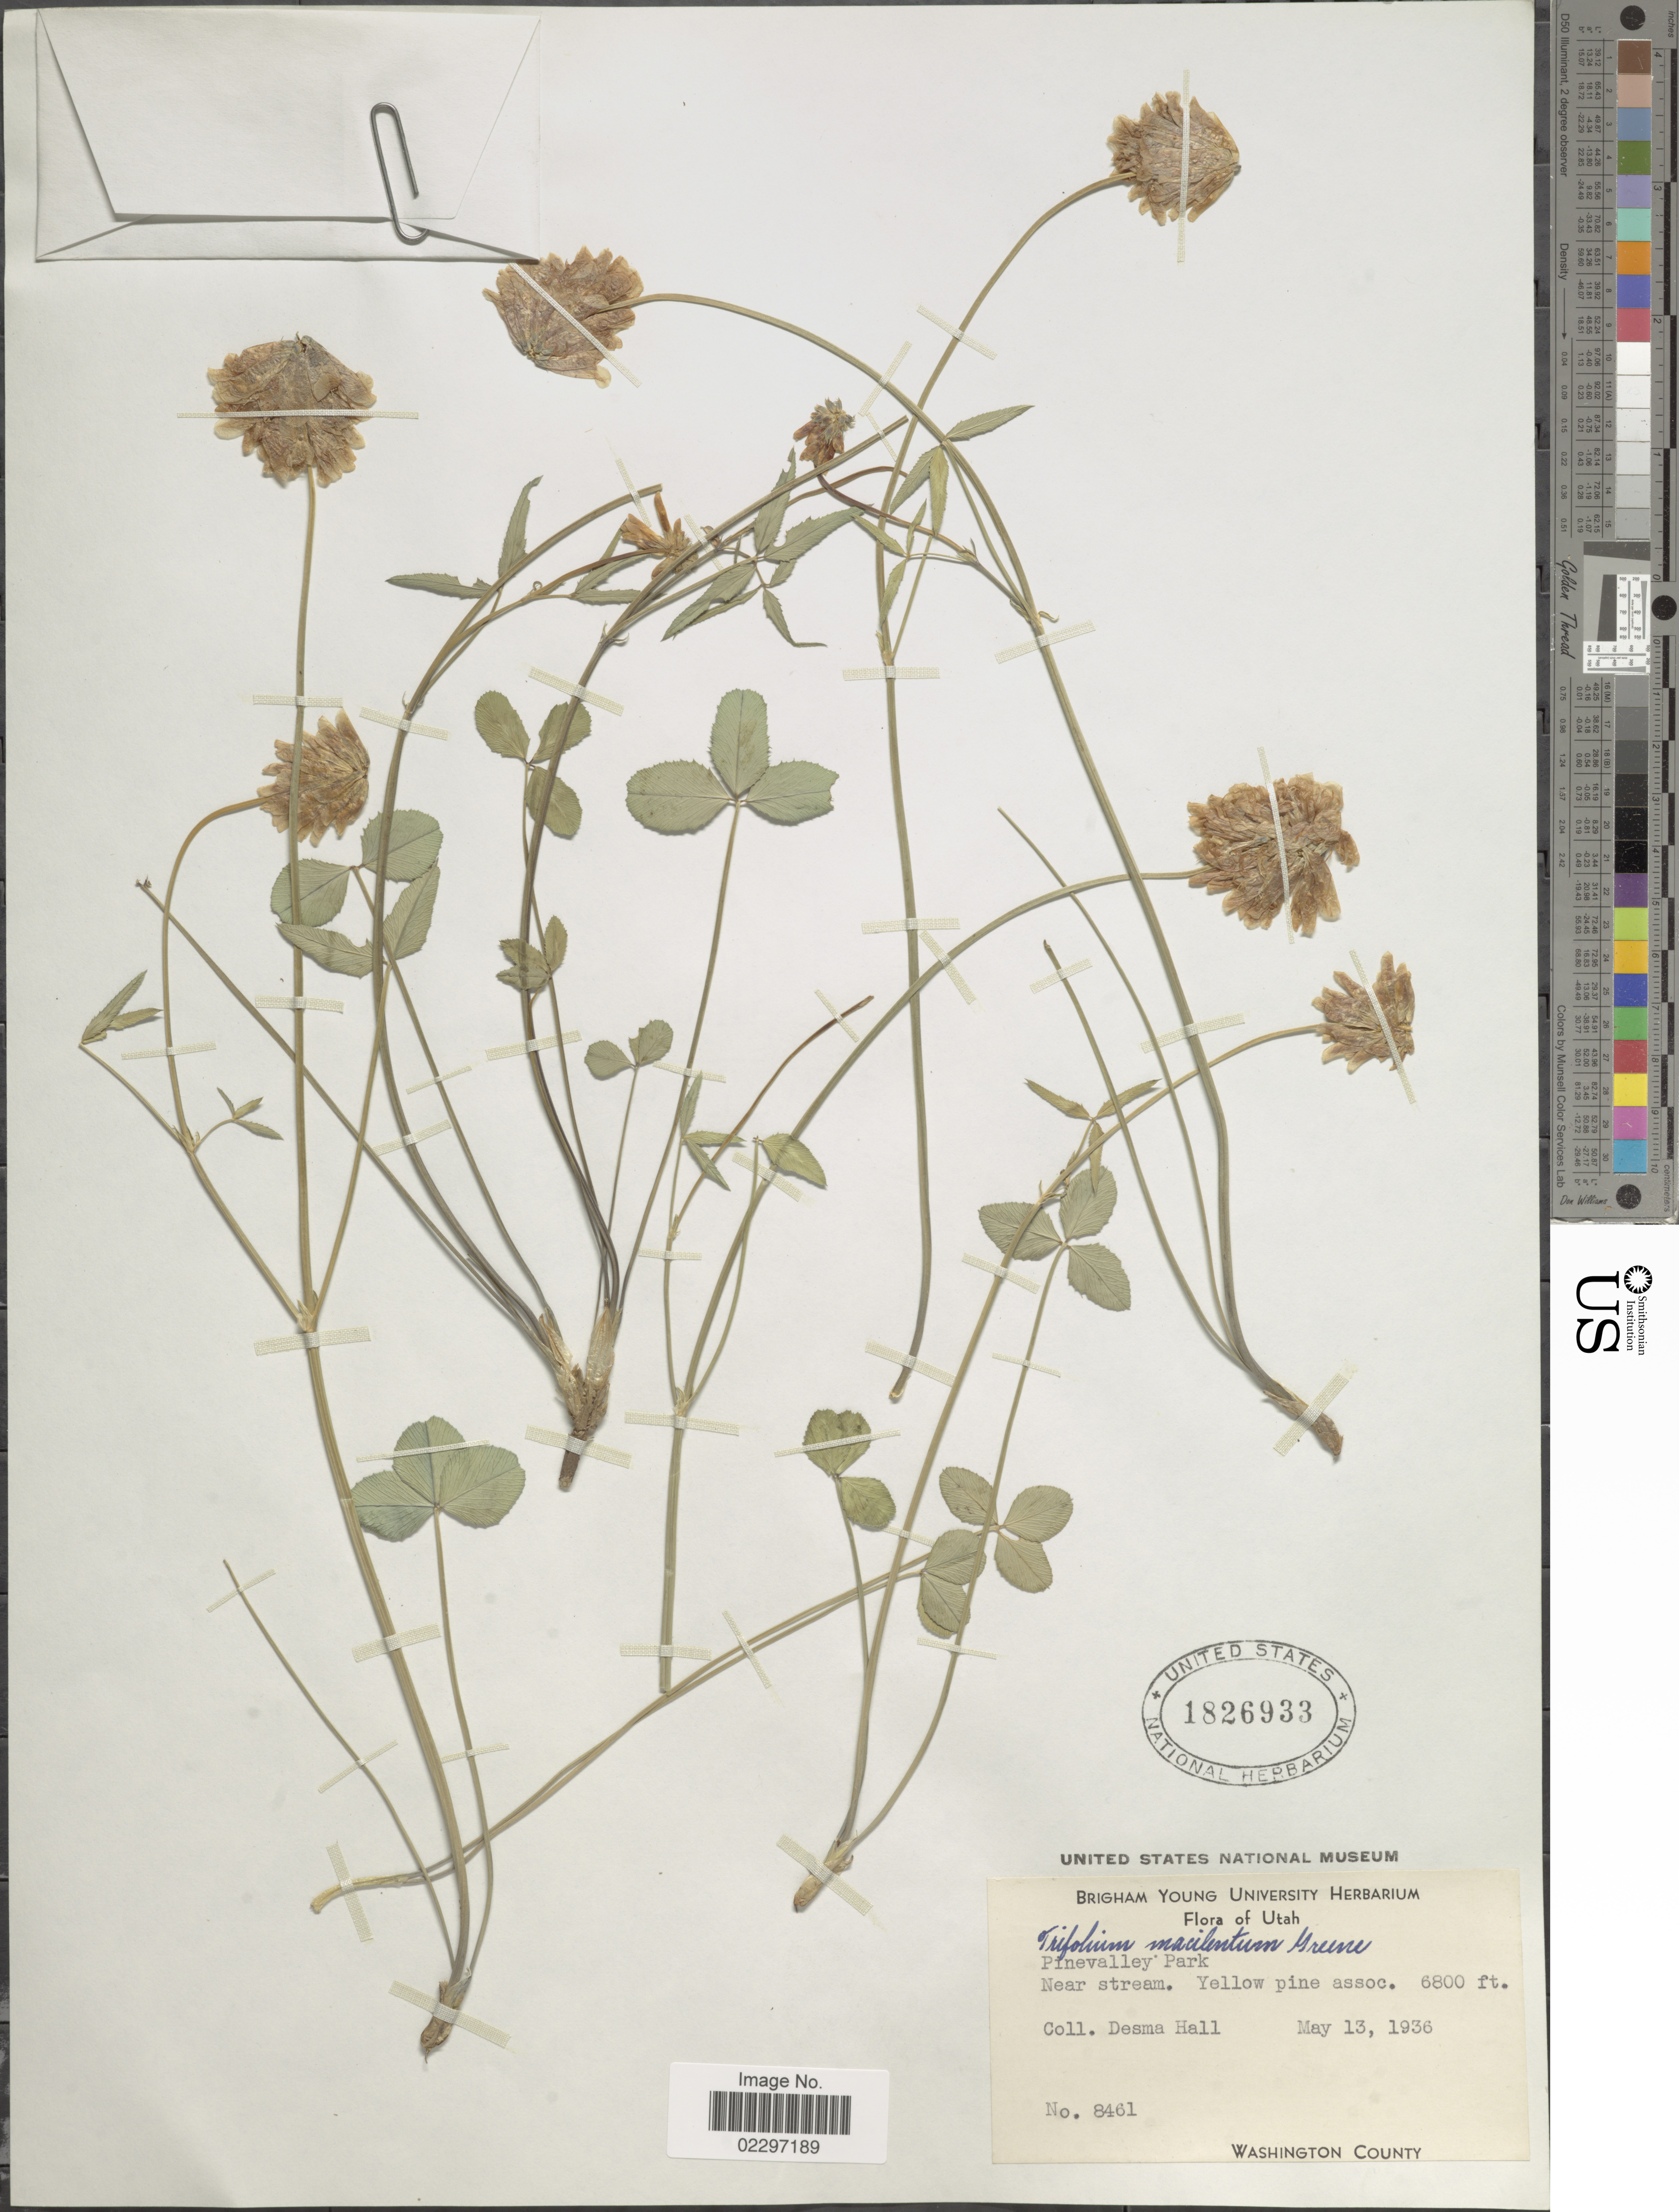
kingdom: Plantae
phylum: Tracheophyta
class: Magnoliopsida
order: Fabales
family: Fabaceae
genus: Trifolium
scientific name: Trifolium macilentum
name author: Greene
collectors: D. Hall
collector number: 8461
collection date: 1936-05-13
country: United States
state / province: Utah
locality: Pinevalley Park. Washington County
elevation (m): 2073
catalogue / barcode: US 1826933